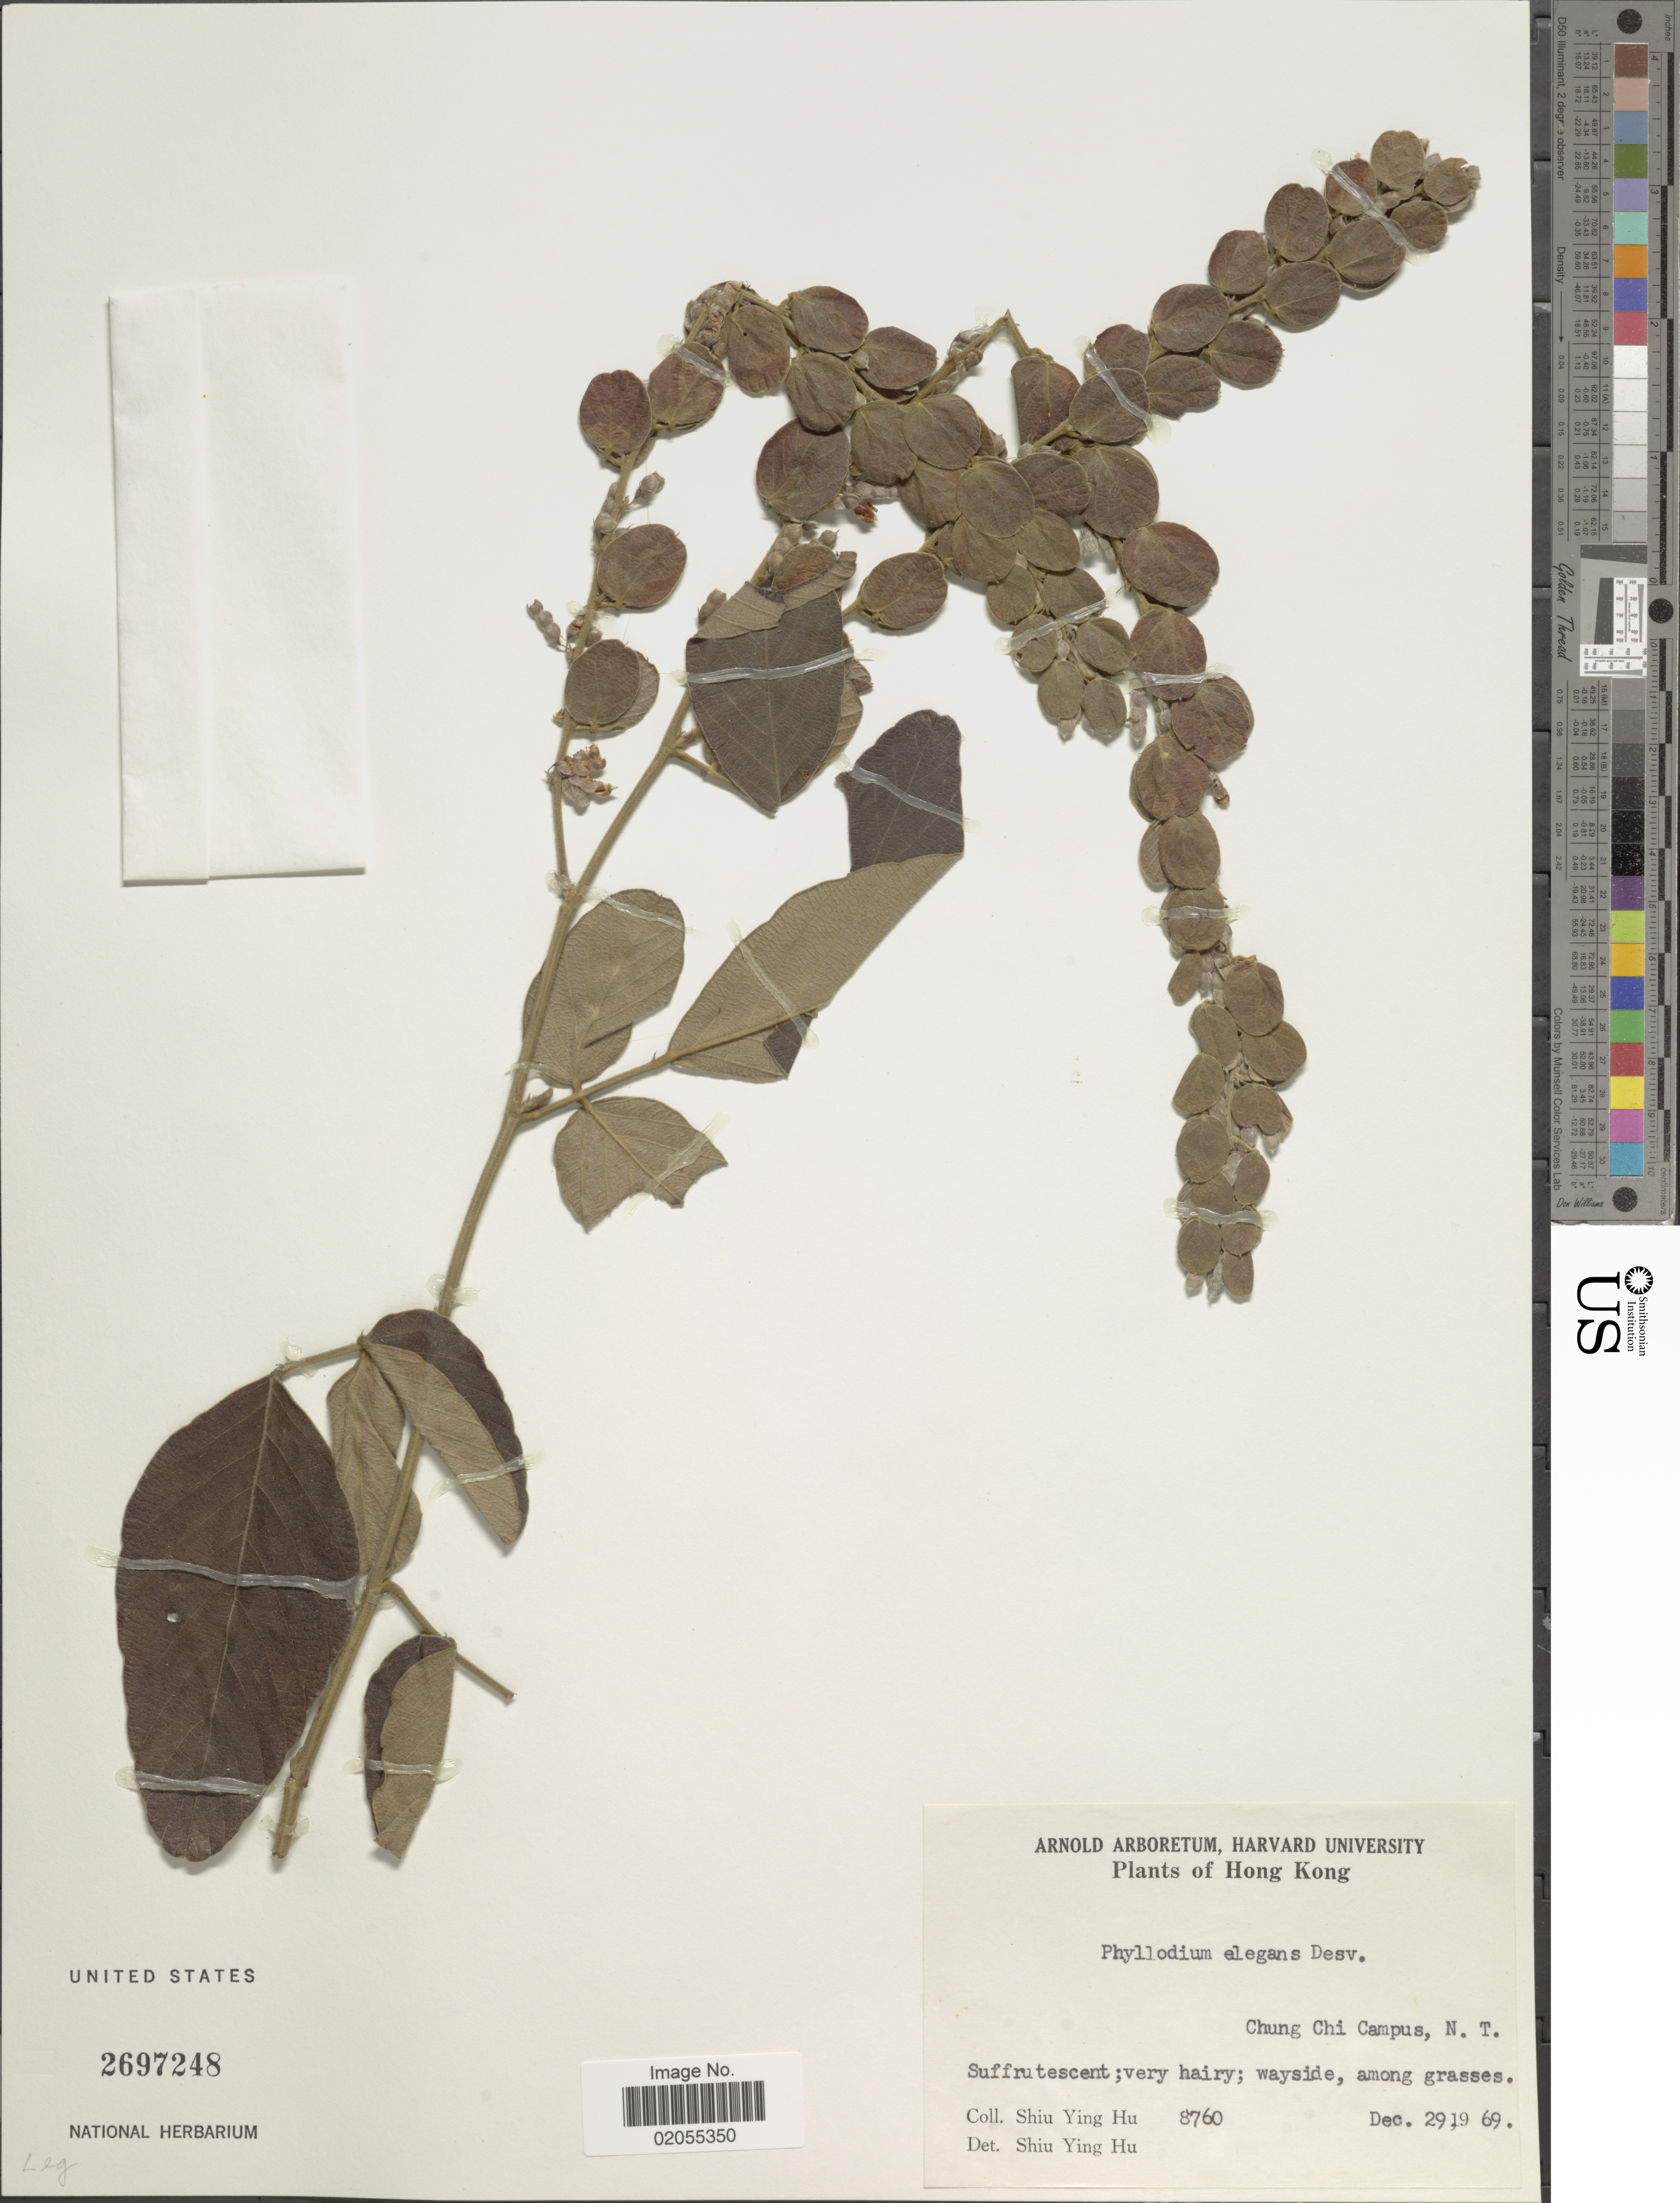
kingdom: Plantae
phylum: Tracheophyta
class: Magnoliopsida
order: Fabales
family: Fabaceae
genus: Phyllodium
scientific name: Phyllodium elegans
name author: (Lour.) Desv.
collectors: S. Y. Hu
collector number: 8760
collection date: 1969-12-29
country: China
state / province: Hong Kong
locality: Chung Chi Campus, N.T.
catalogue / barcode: US 2697248